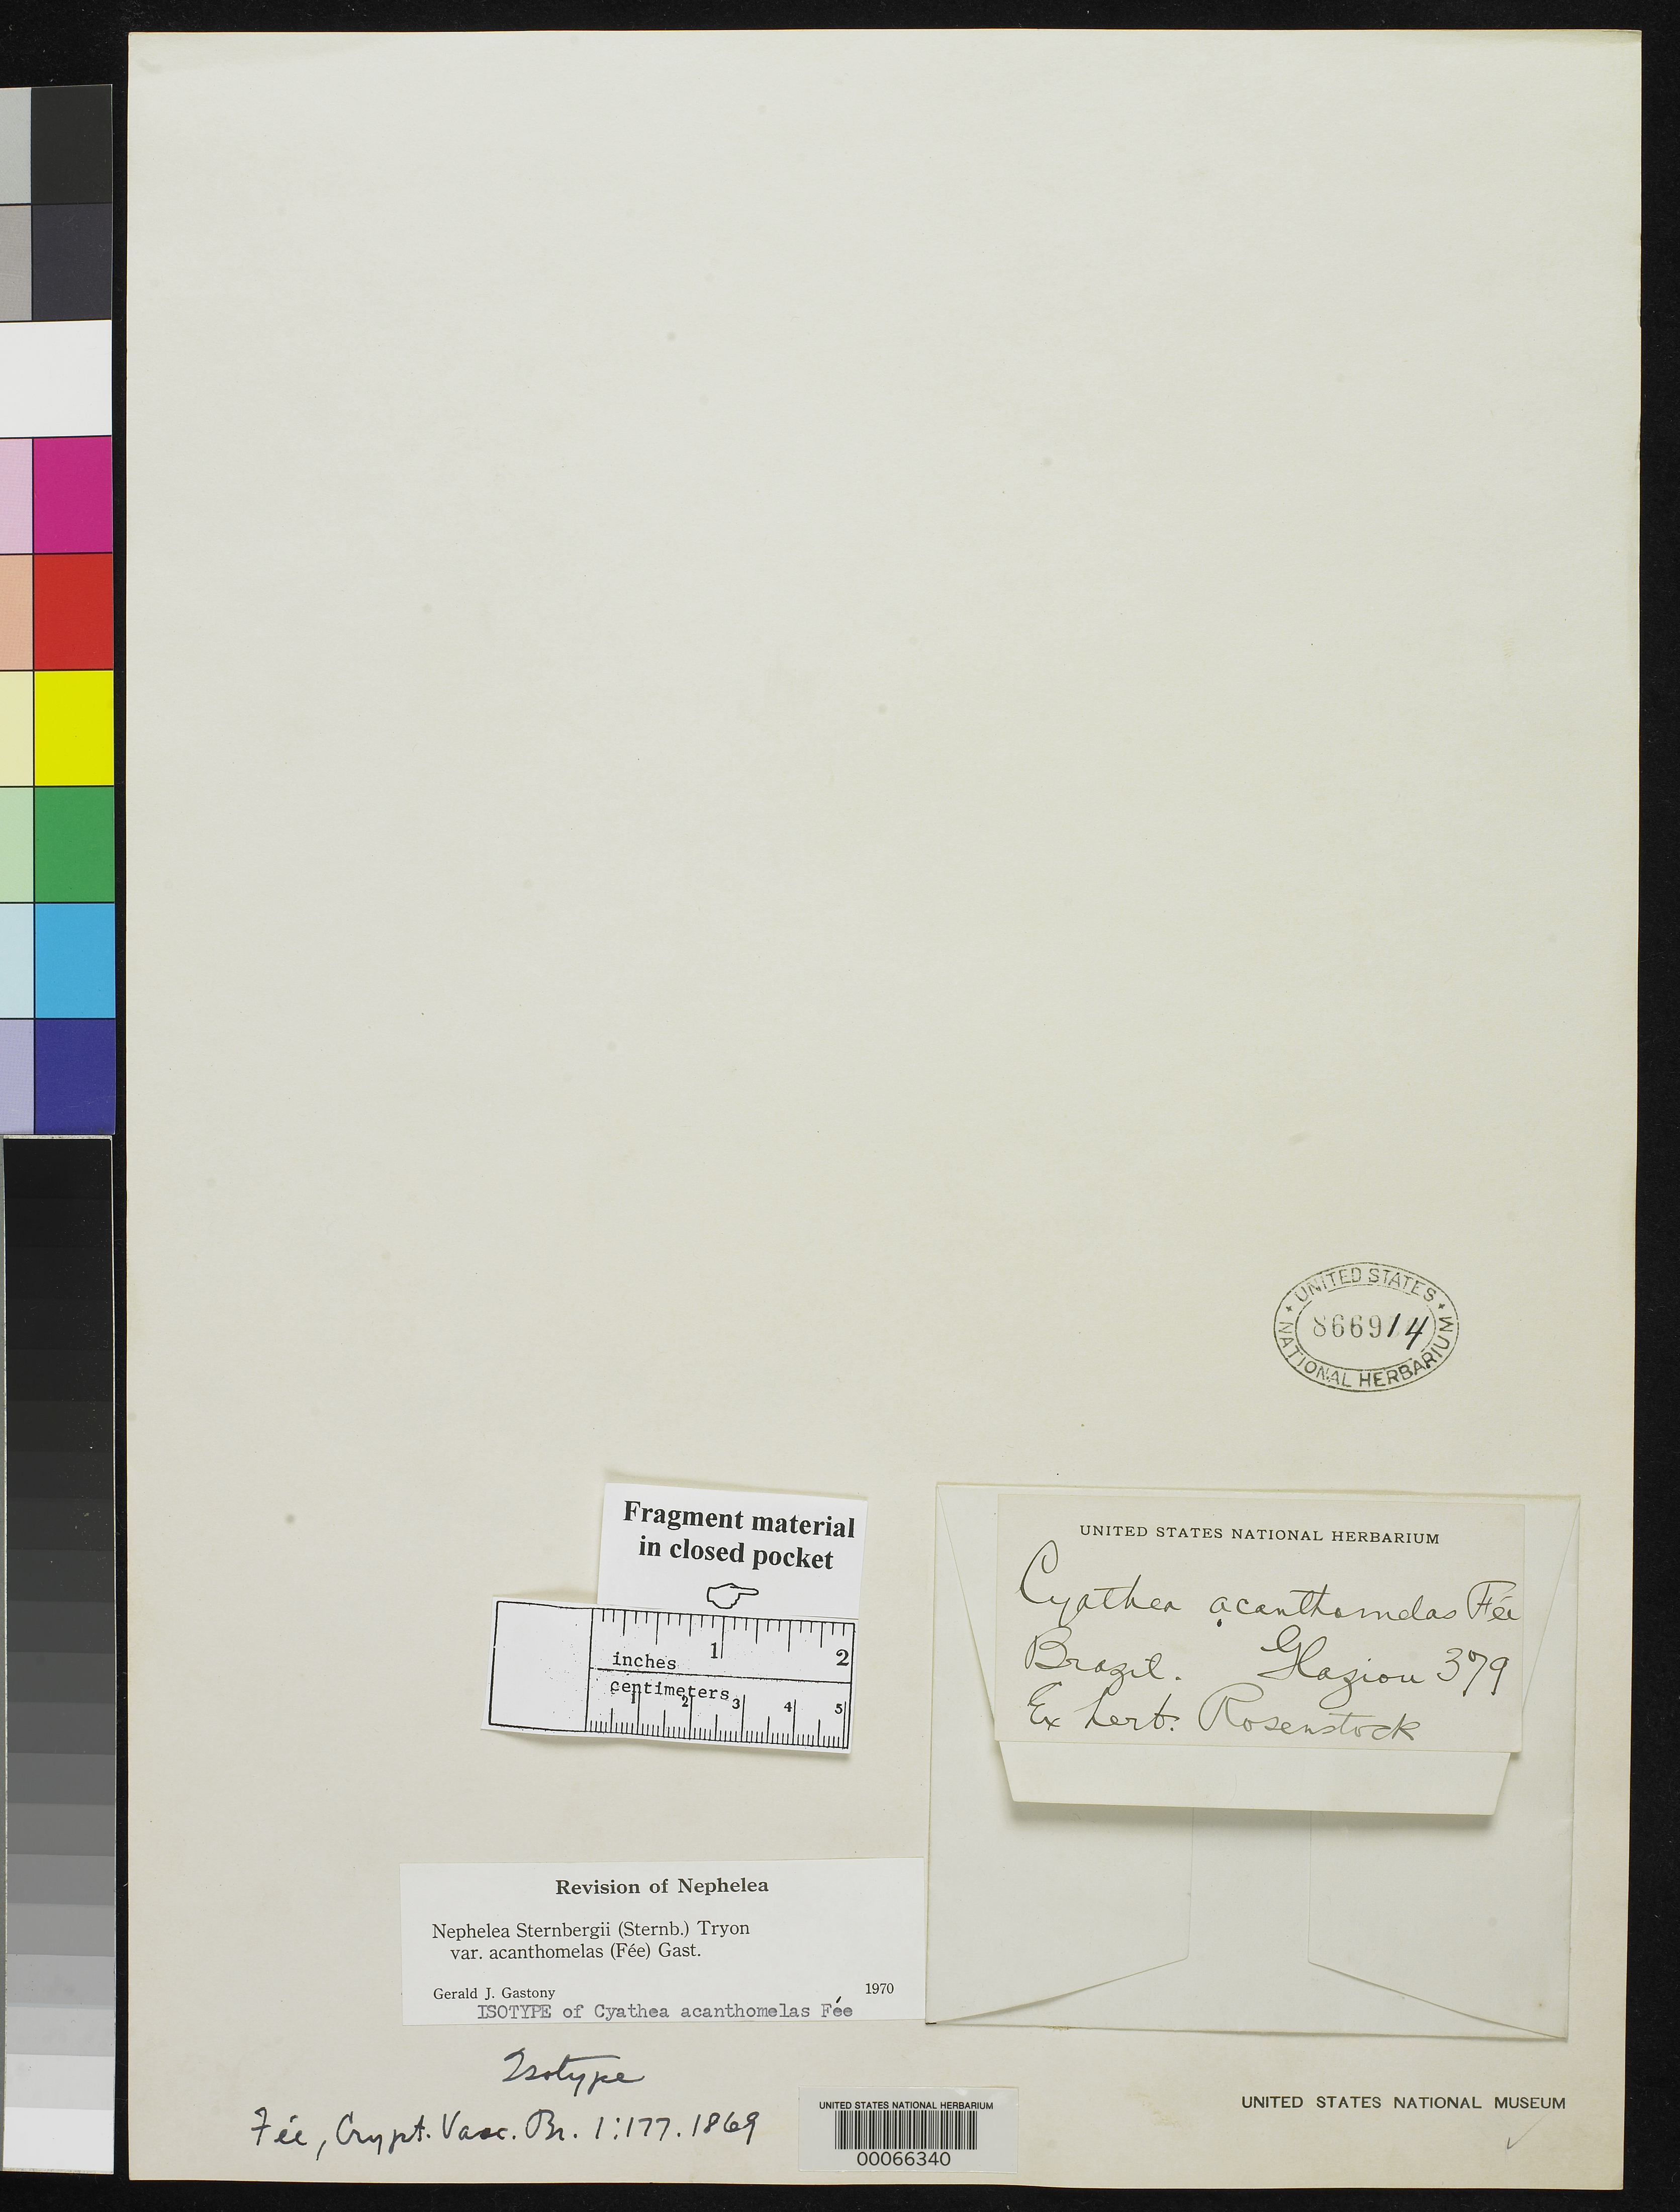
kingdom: Plantae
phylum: Tracheophyta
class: Polypodiopsida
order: Cyatheales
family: Cyatheaceae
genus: Cyathea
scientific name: Cyathea acanthomelas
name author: Fée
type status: Type Collection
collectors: A. F. M. Glaziou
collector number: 379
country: Brazil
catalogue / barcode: US 866914